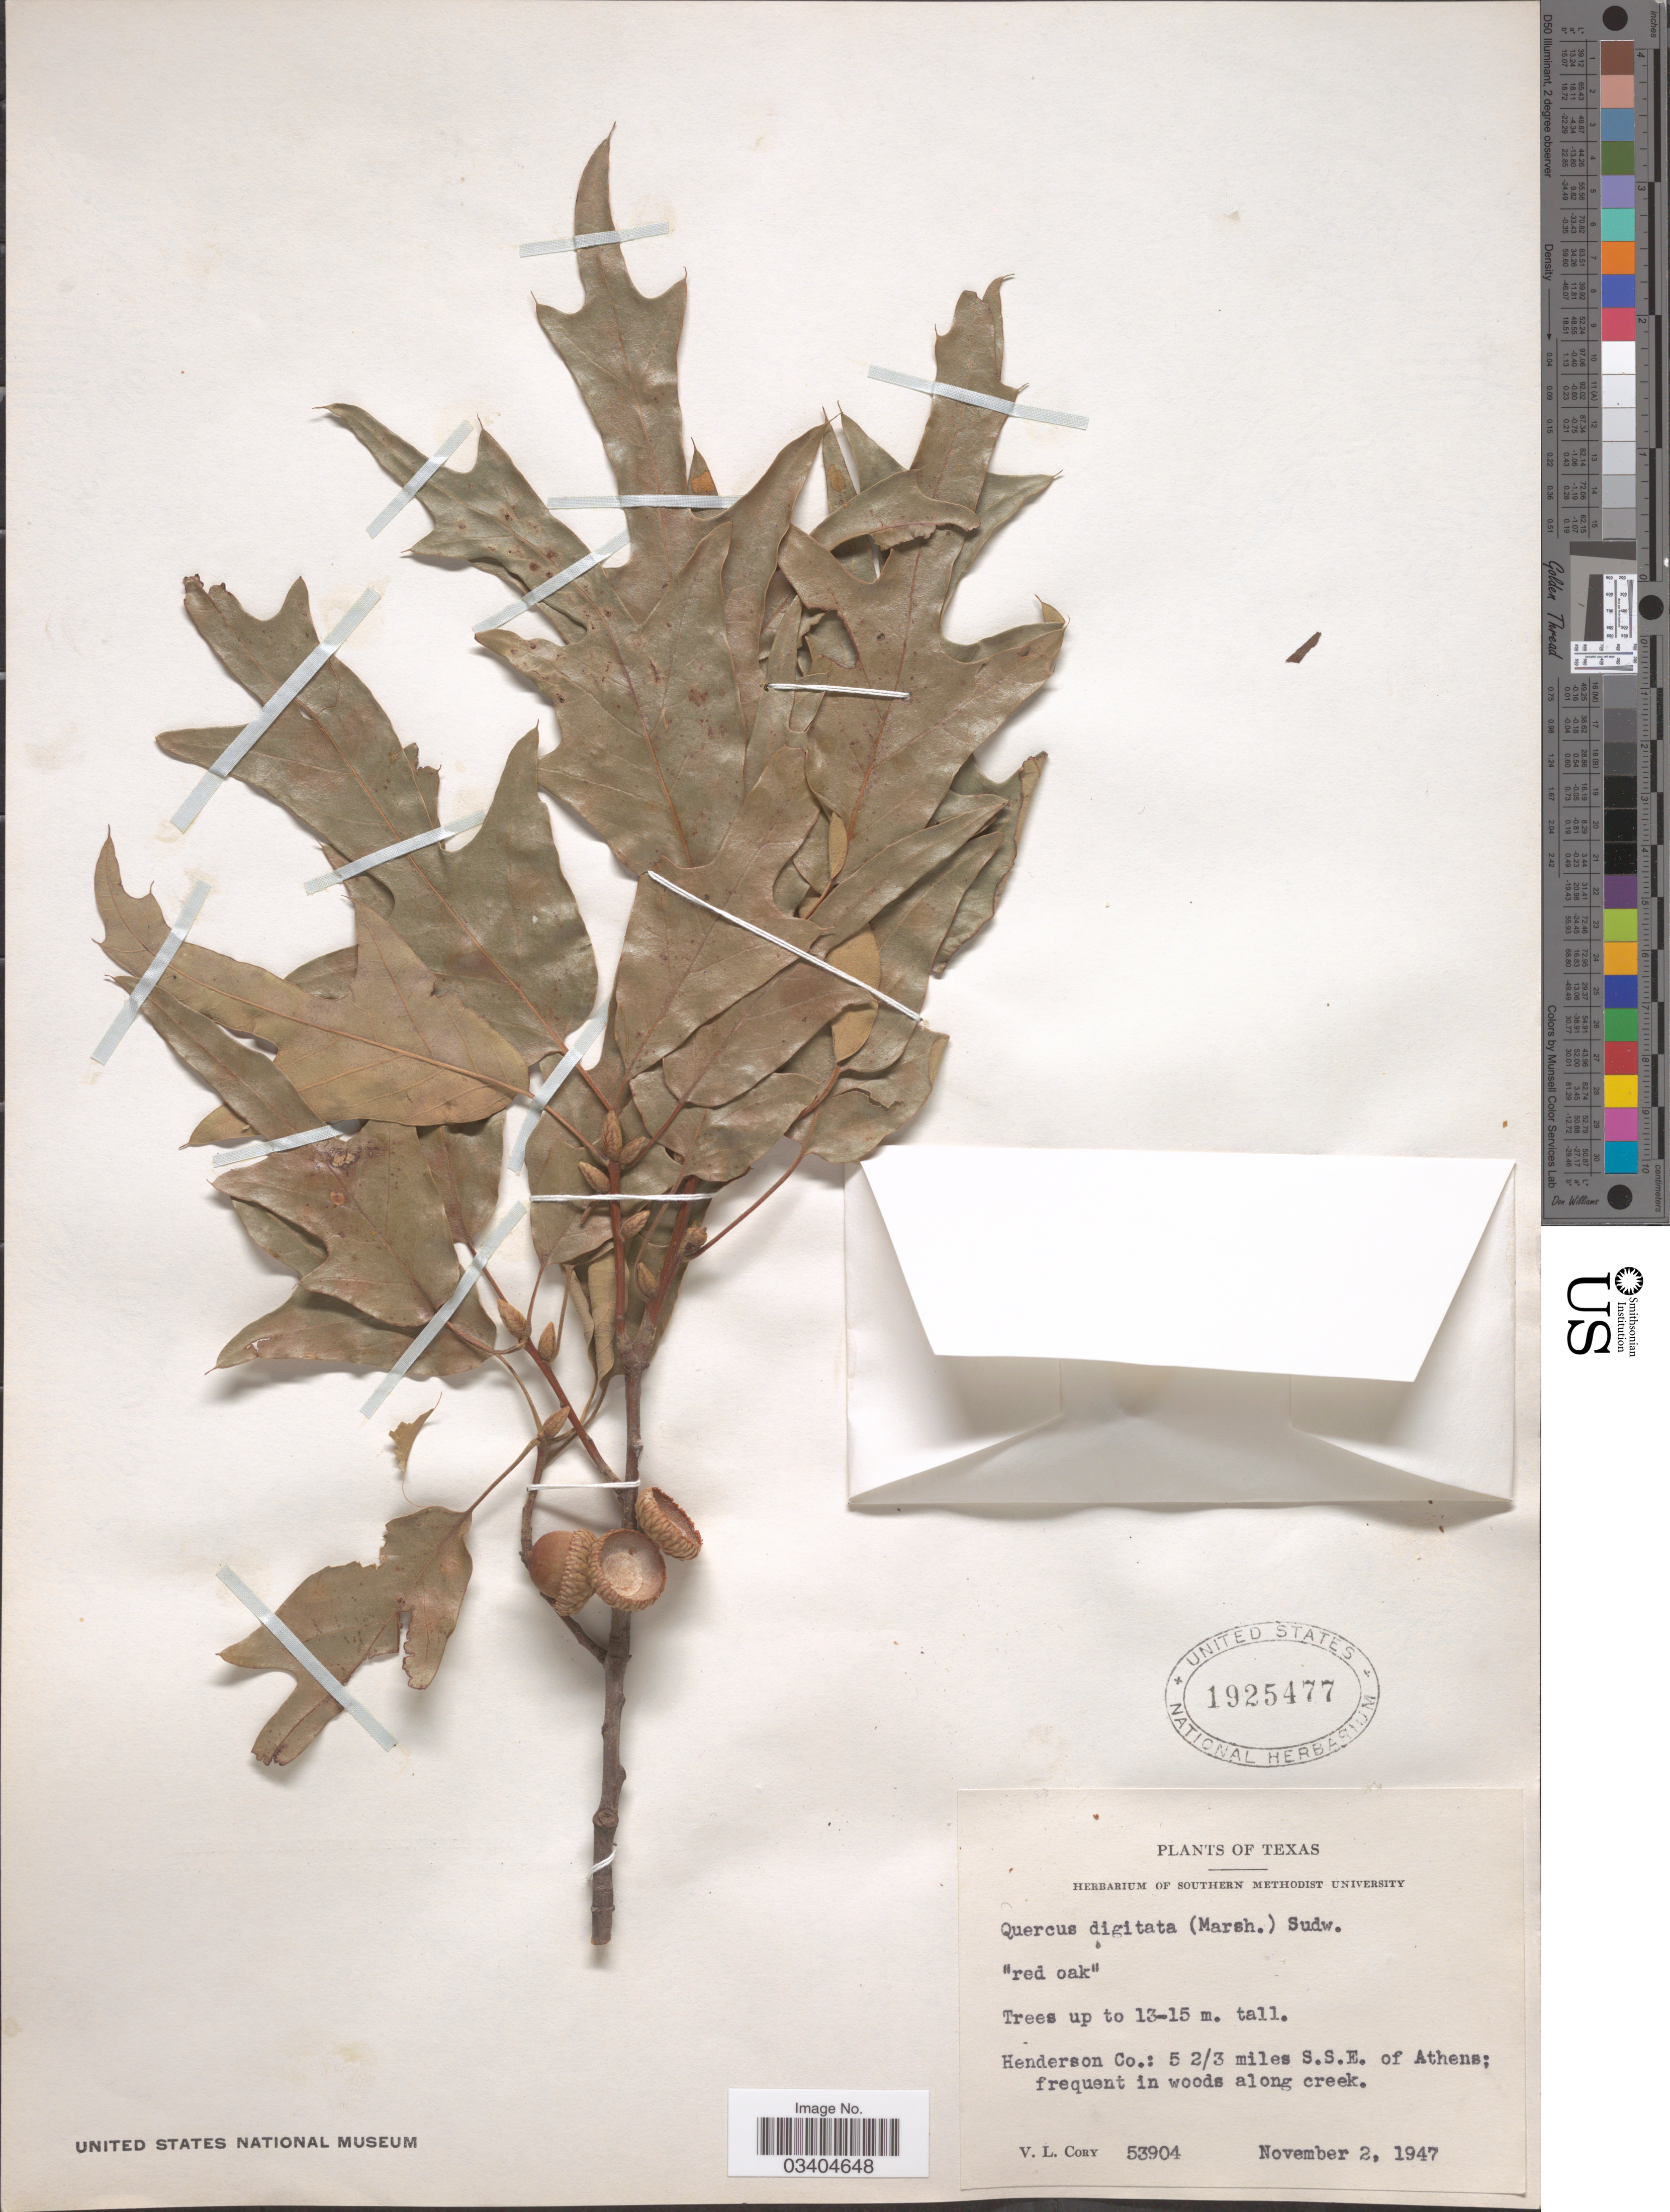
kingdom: Plantae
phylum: Tracheophyta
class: Magnoliopsida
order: Fagales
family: Fagaceae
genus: Quercus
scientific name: Quercus falcata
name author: Michx.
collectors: V. Cory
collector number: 53904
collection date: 1947-11-02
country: United States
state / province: Texas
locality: Henderson Co.: 5 2/3 miles S.S.E. of Athens.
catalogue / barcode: US 1925477